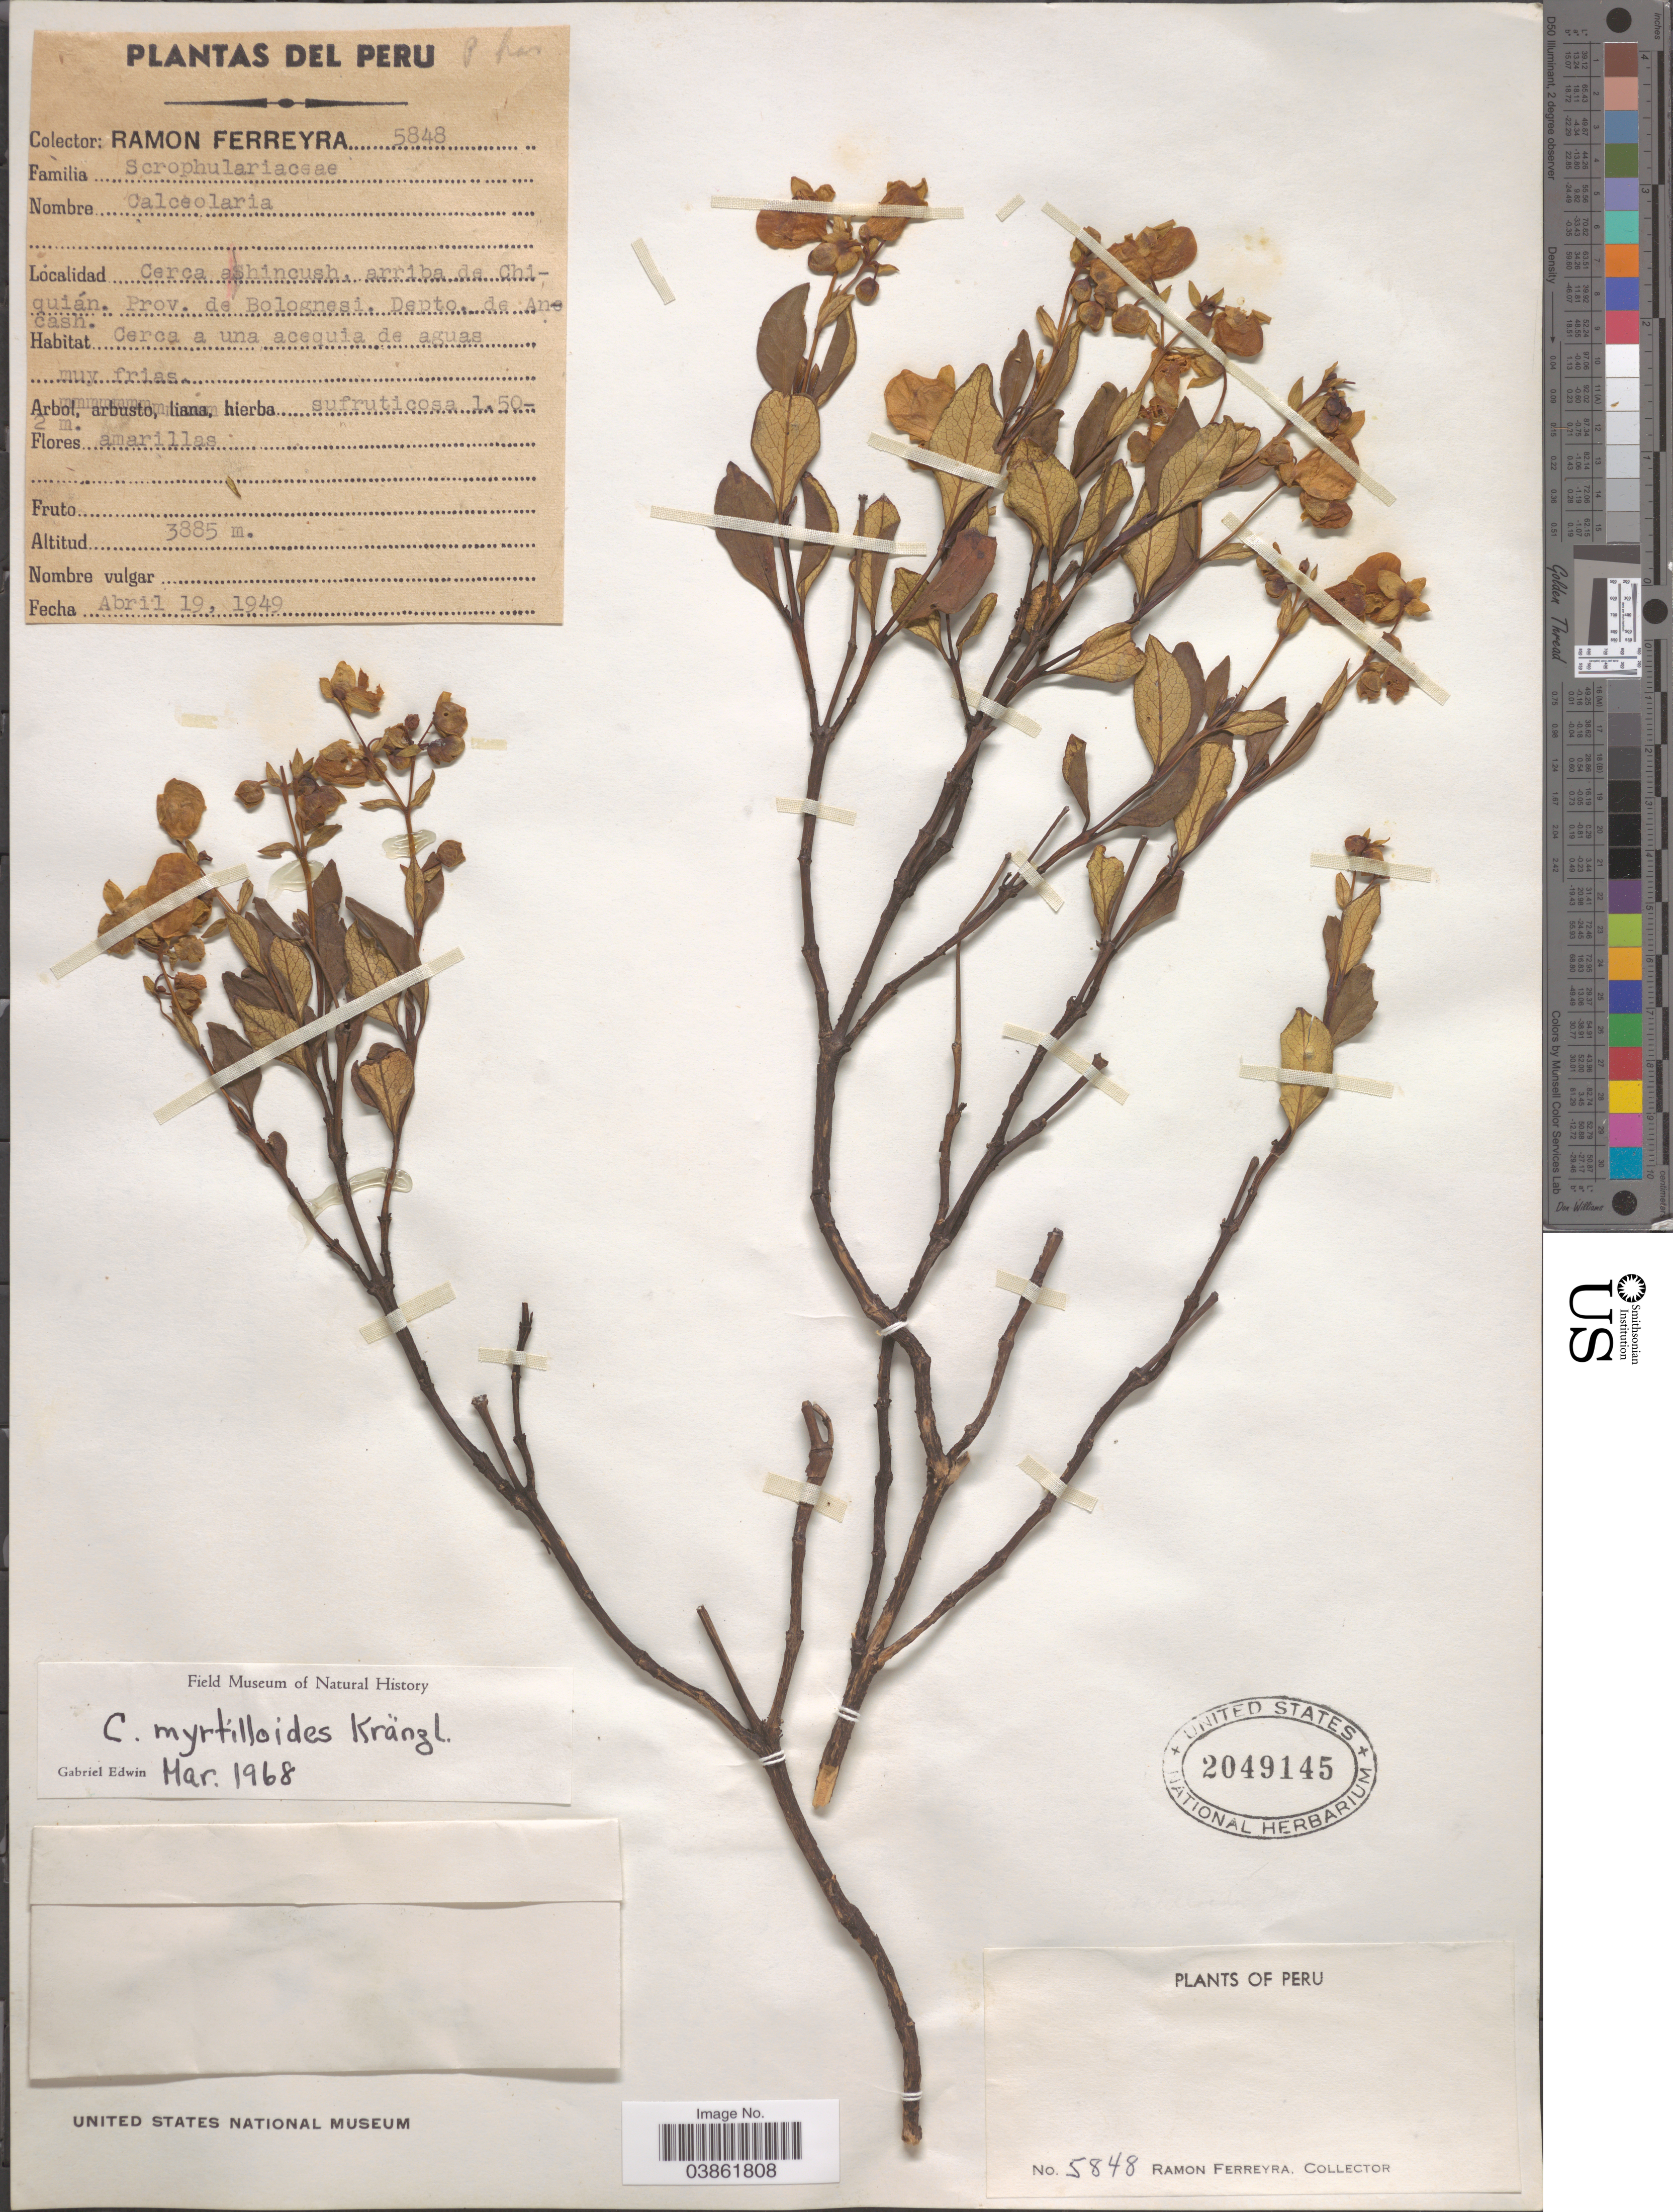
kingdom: Plantae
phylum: Tracheophyta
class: Magnoliopsida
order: Lamiales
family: Calceolariaceae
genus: Calceolaria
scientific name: Calceolaria viscosa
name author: Ruiz & Pav.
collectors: R. A. Ferreyra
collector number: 5848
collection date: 1949-04-19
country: Peru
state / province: Ancash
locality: Cerca aShincush, arriba de Chiquián. Prov. de Bolognesi. Depto. de Ancash.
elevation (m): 3885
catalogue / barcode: US 2049145